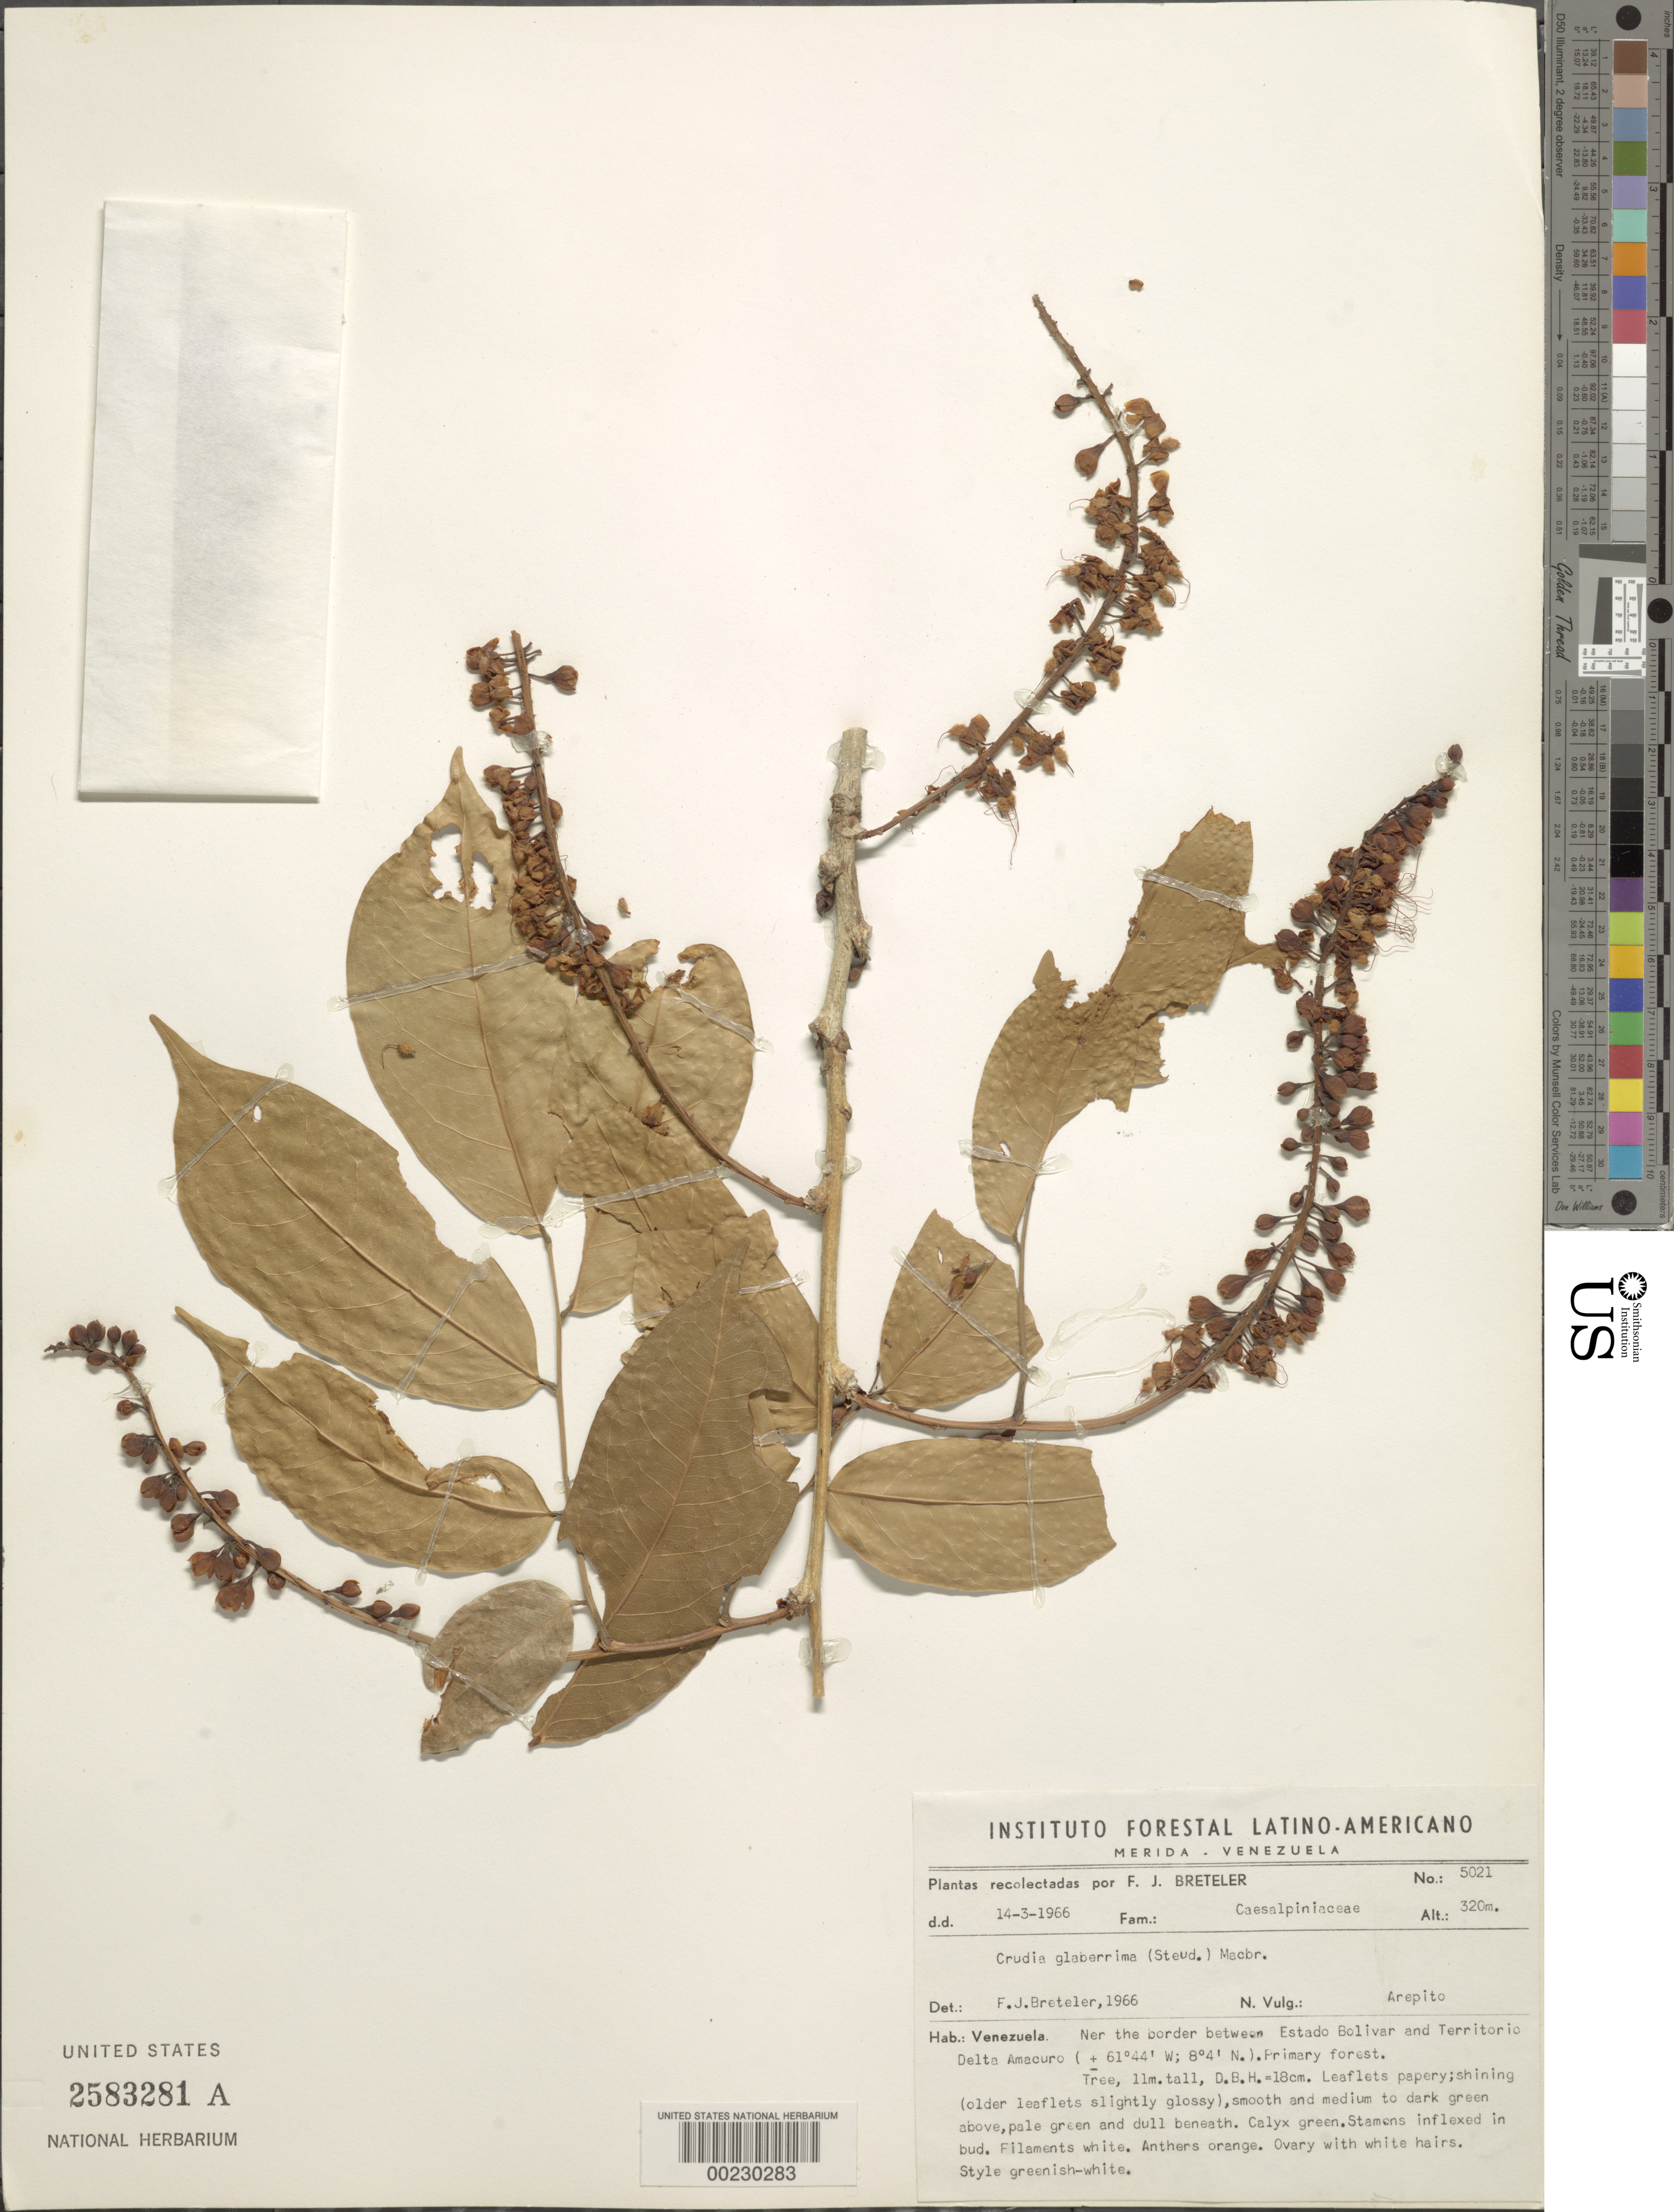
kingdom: Plantae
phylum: Tracheophyta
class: Magnoliopsida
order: Fabales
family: Fabaceae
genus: Crudia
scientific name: Crudia glaberrima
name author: (Steud.) J.F. Macbr.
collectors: F. J. Breteler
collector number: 5021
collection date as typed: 14 Mar 1966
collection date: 1966-03-14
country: Venezuela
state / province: Bolivar / Delta Amacuro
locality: Near the border betweetn bolivar and delta amacuro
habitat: Primary forest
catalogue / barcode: US 2583281A